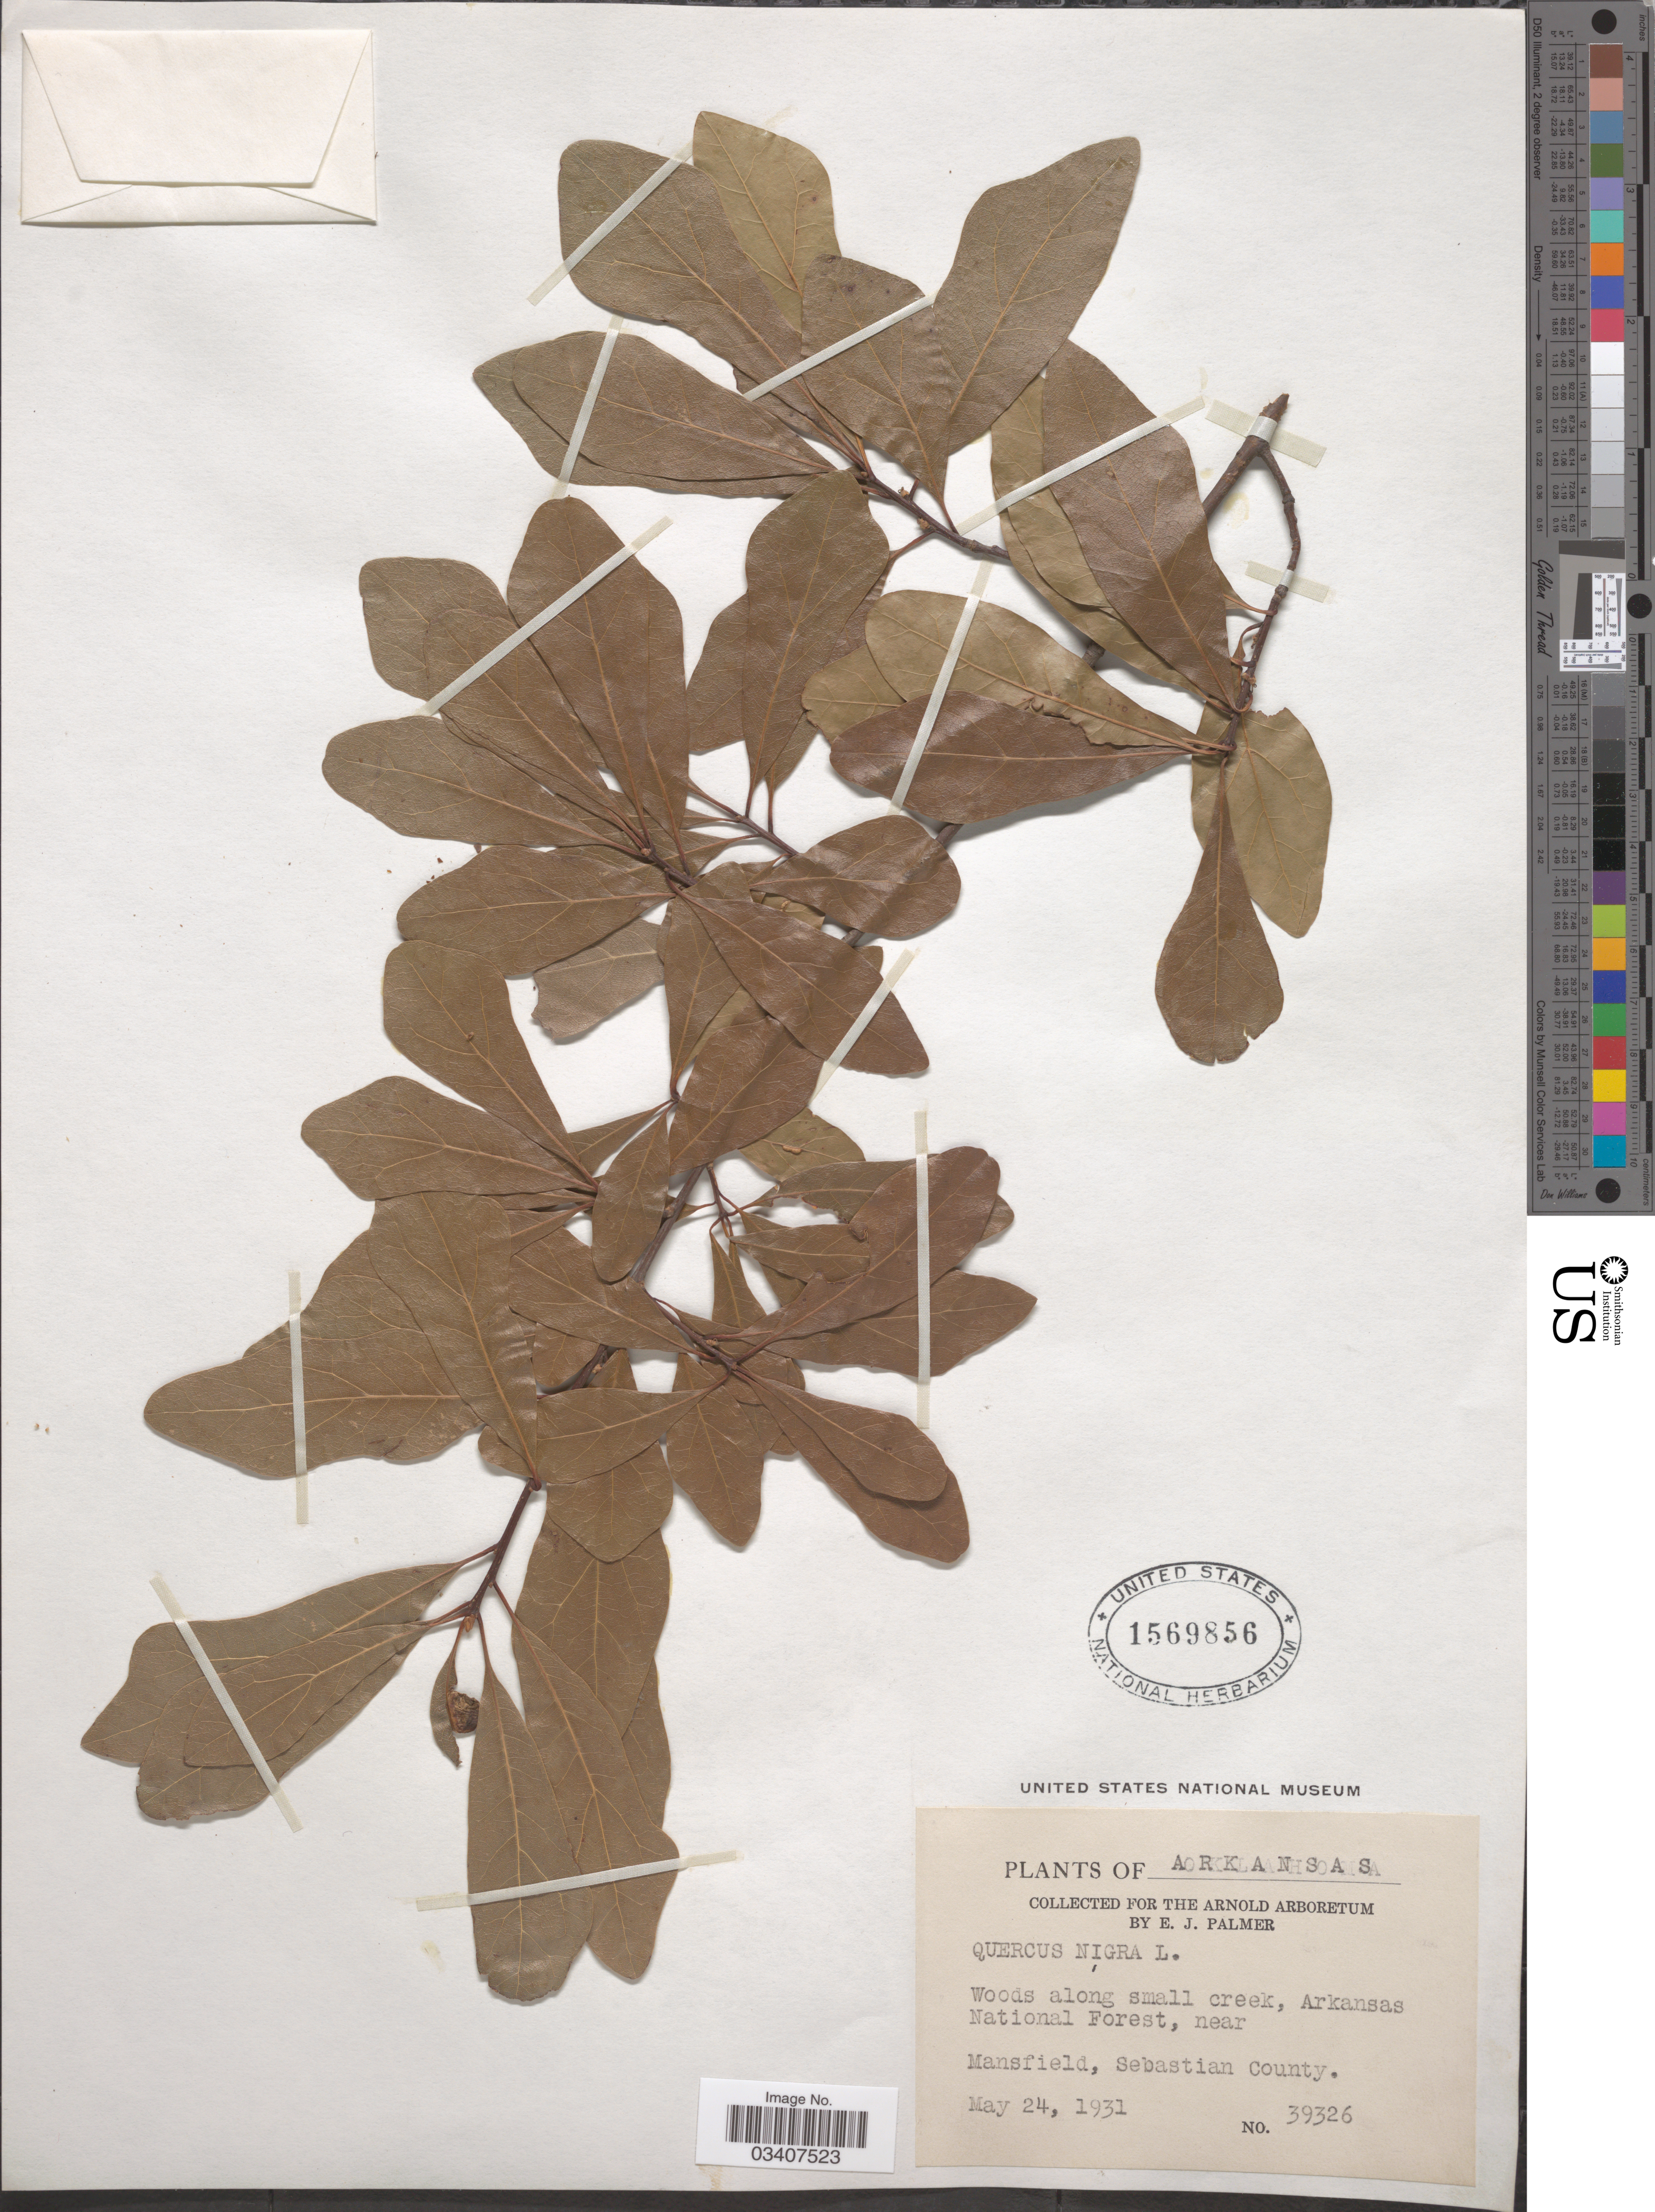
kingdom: Plantae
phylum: Tracheophyta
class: Magnoliopsida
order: Fagales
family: Fagaceae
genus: Quercus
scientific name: Quercus nigra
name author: L.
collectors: E. J. Palmer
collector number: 39326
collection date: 1931-05-24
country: United States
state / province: Arkansas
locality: Woods along small creek, Arkansas National Forest, near Mansfield, Sebastian County.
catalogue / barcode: US 1569856